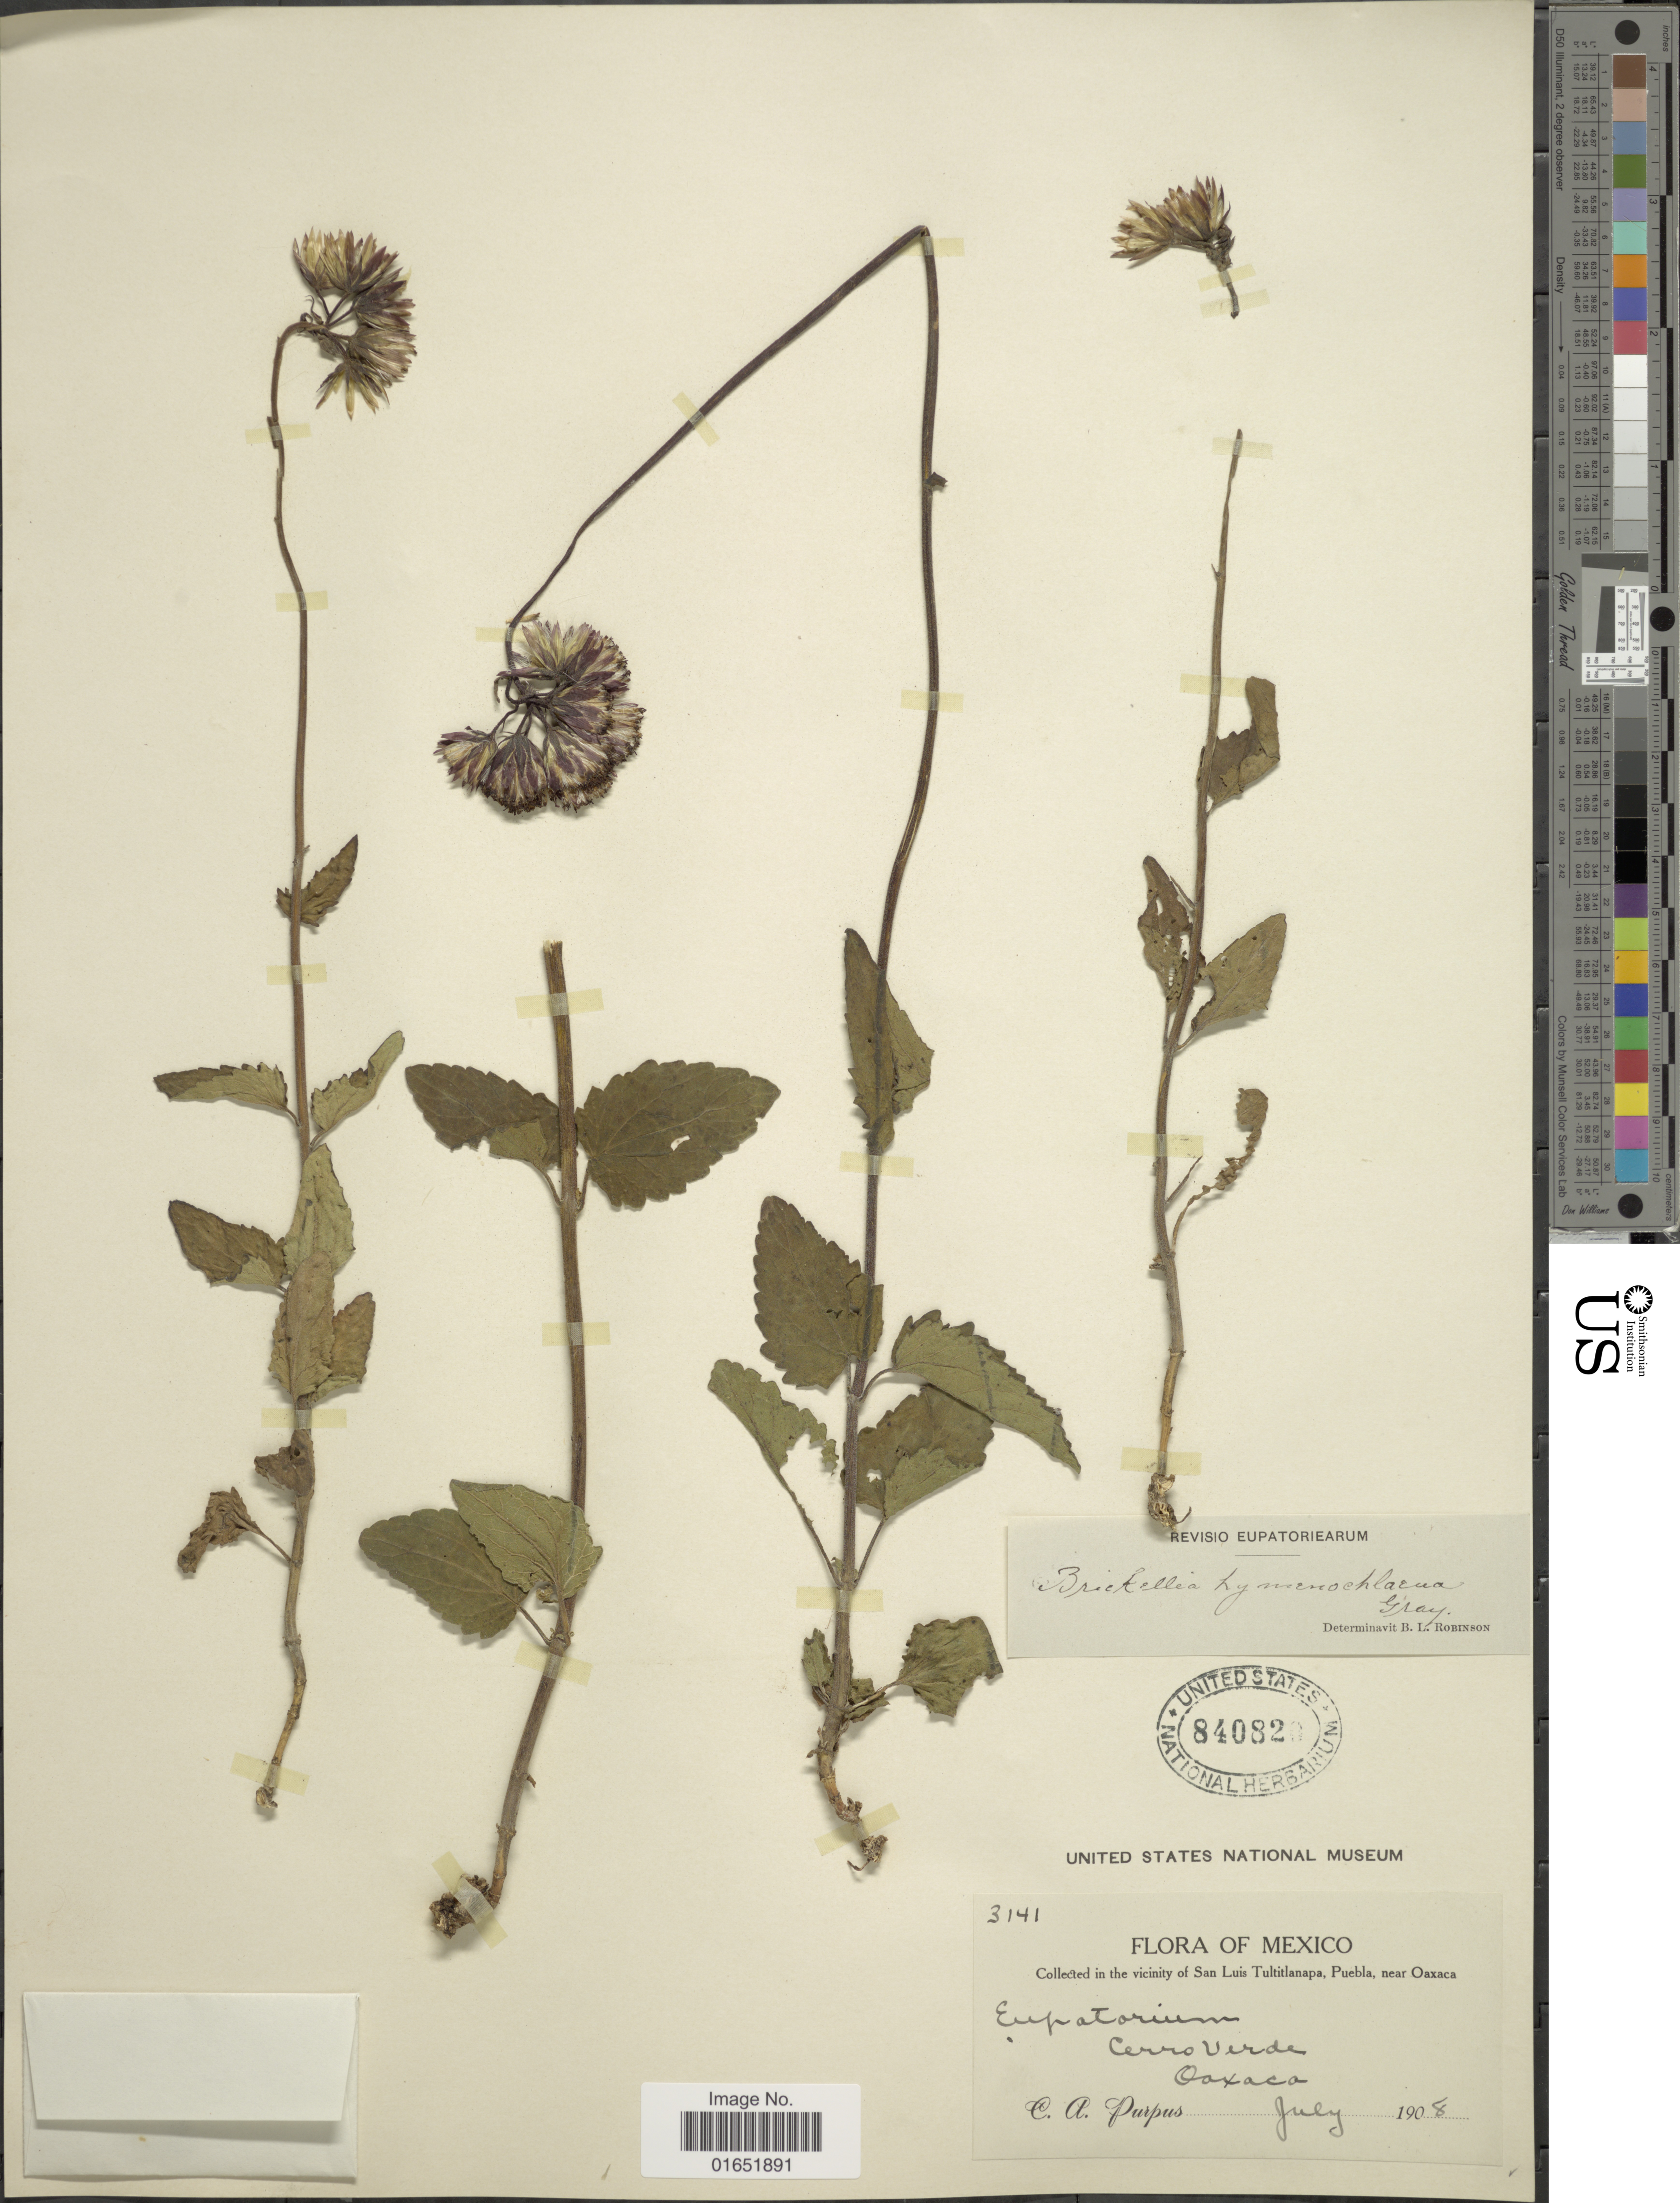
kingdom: Plantae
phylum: Tracheophyta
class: Magnoliopsida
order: Asterales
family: Asteraceae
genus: Brickellia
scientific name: Brickellia hymenochlaena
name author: A. Gray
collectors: C. A. Purpus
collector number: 3141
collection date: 1908-07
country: Mexico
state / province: Oaxaca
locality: In the vicinity of San Luis Tultitlanapa, Puebla, near Oaxaca, Cerro Verde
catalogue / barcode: US 840820